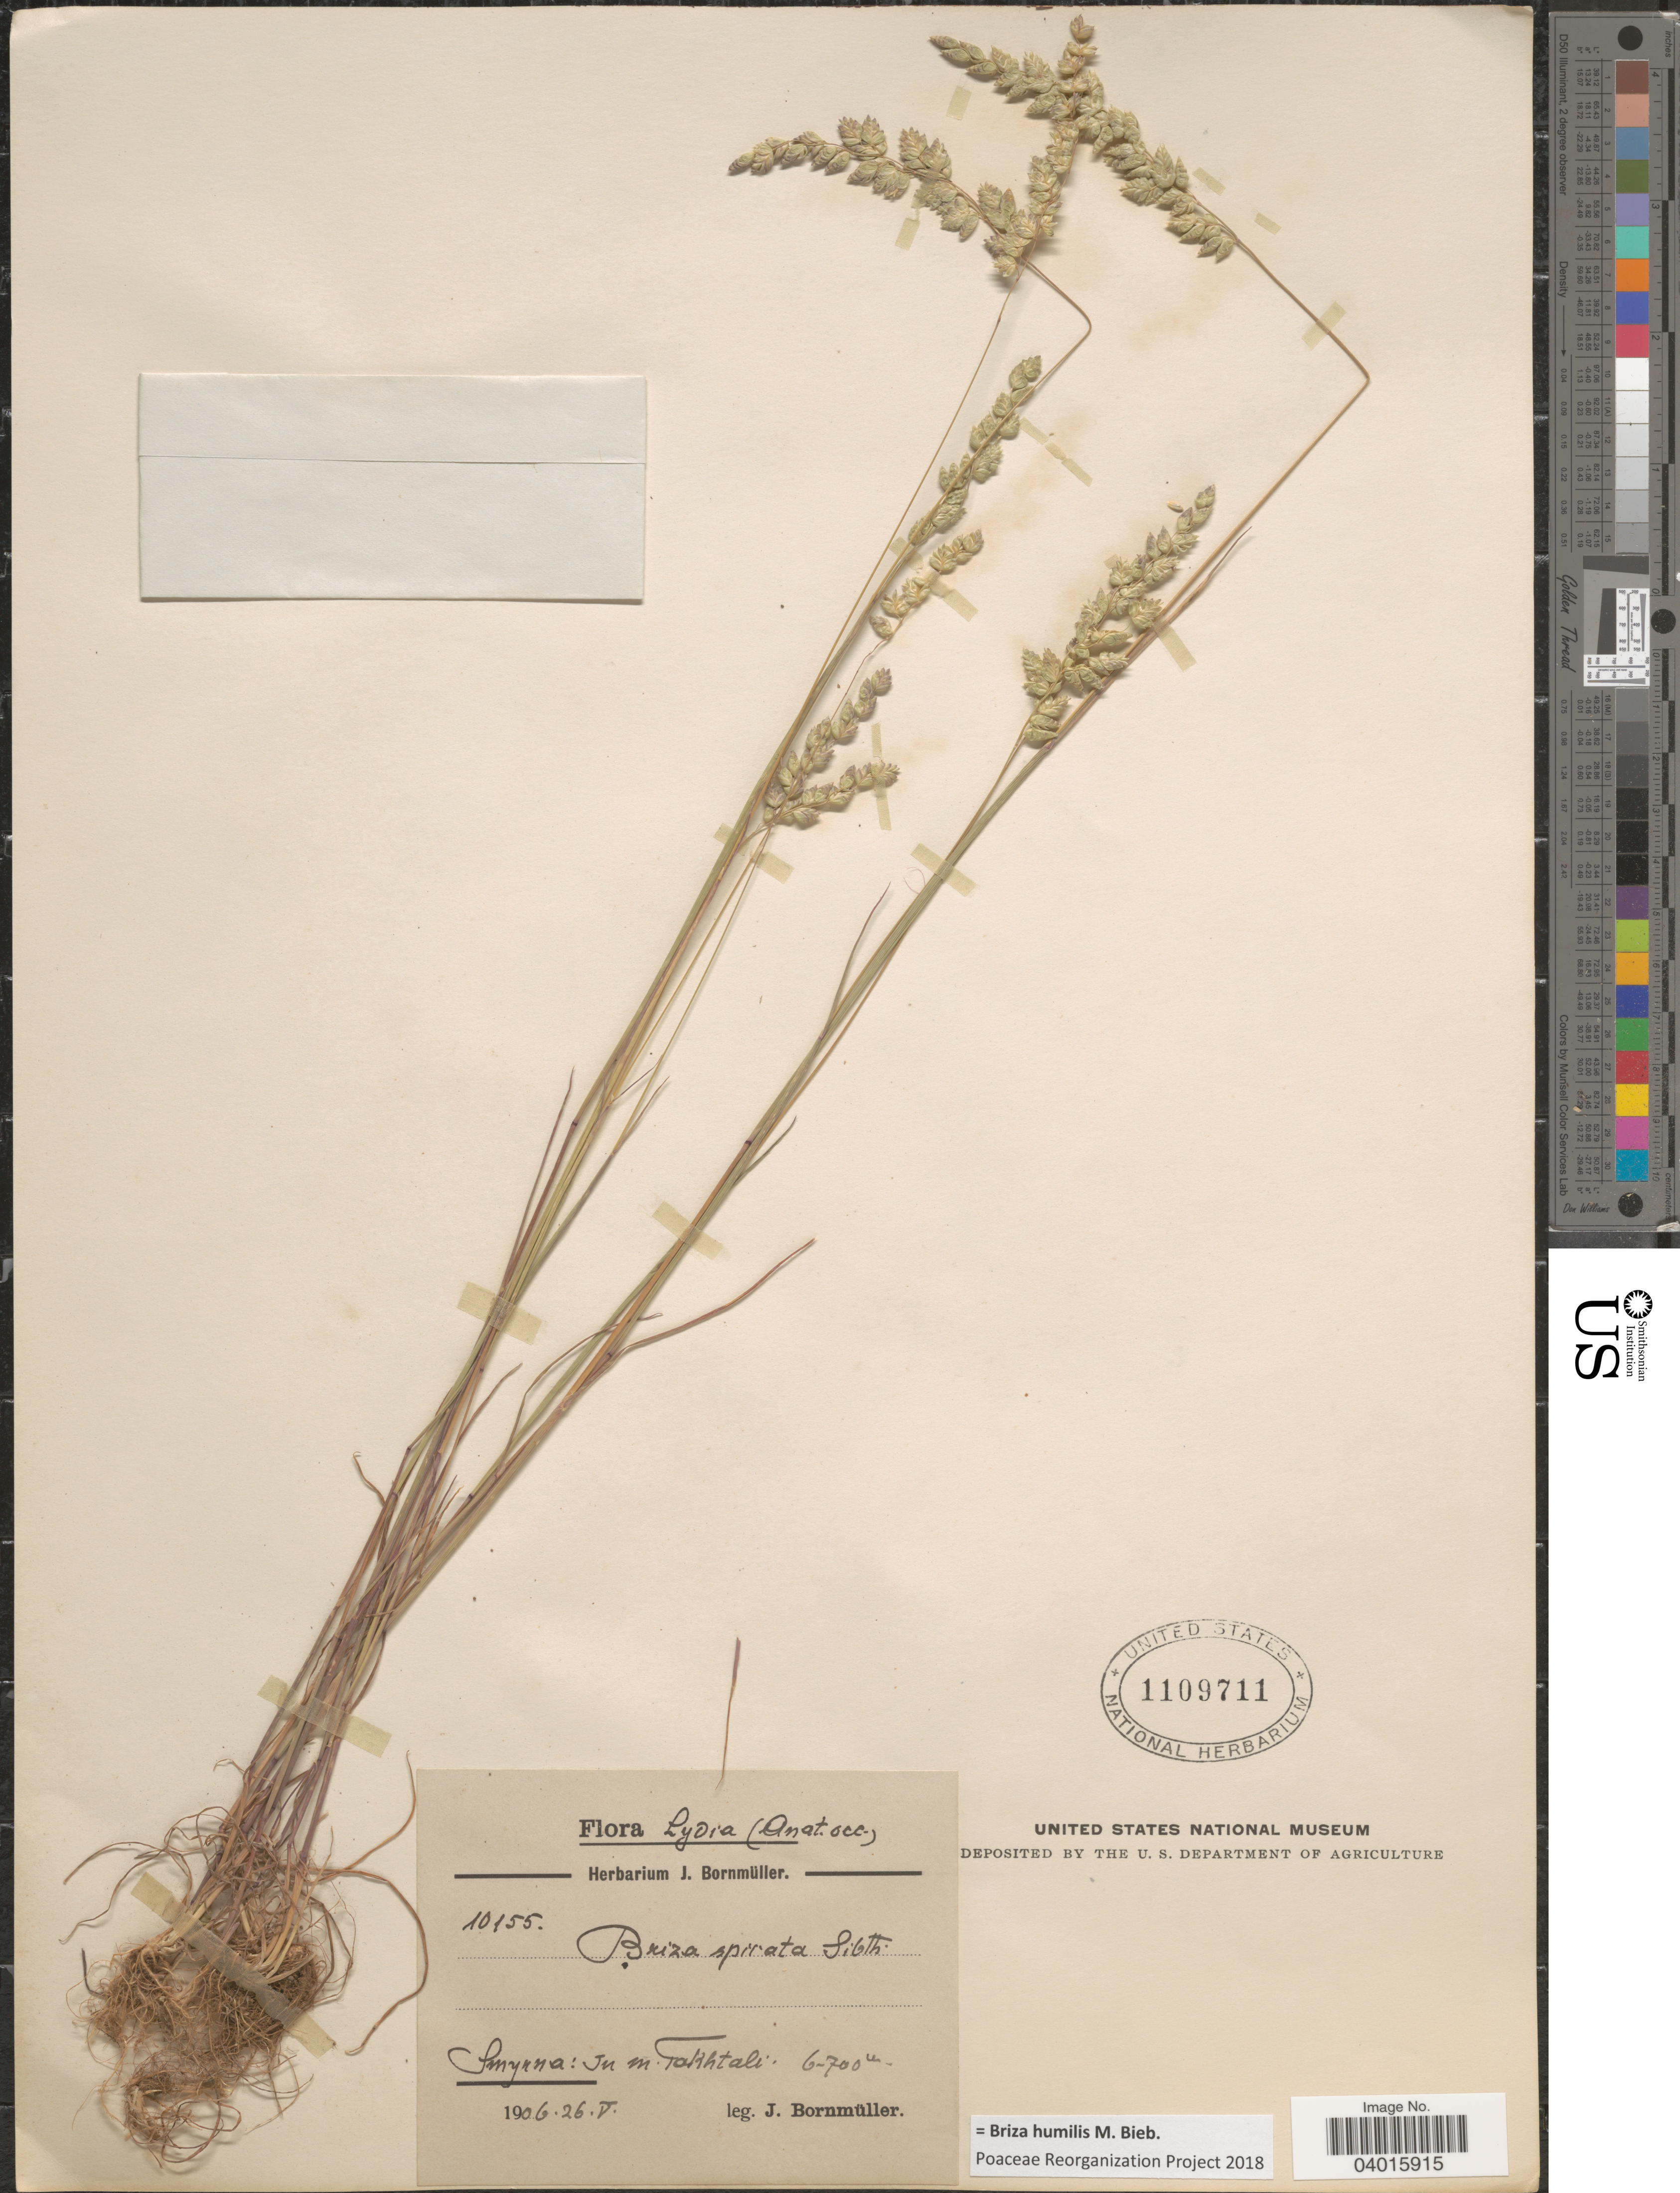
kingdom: Plantae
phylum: Tracheophyta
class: Liliopsida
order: Poales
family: Poaceae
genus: Briza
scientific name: Briza humilis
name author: M. Bieb.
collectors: J. Bornmüller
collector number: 10155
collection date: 1906-05-26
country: Turkey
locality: Lydia (Anat. occ.). Smyrna: In m. Takhtali.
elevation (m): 600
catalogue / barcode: US 1109711